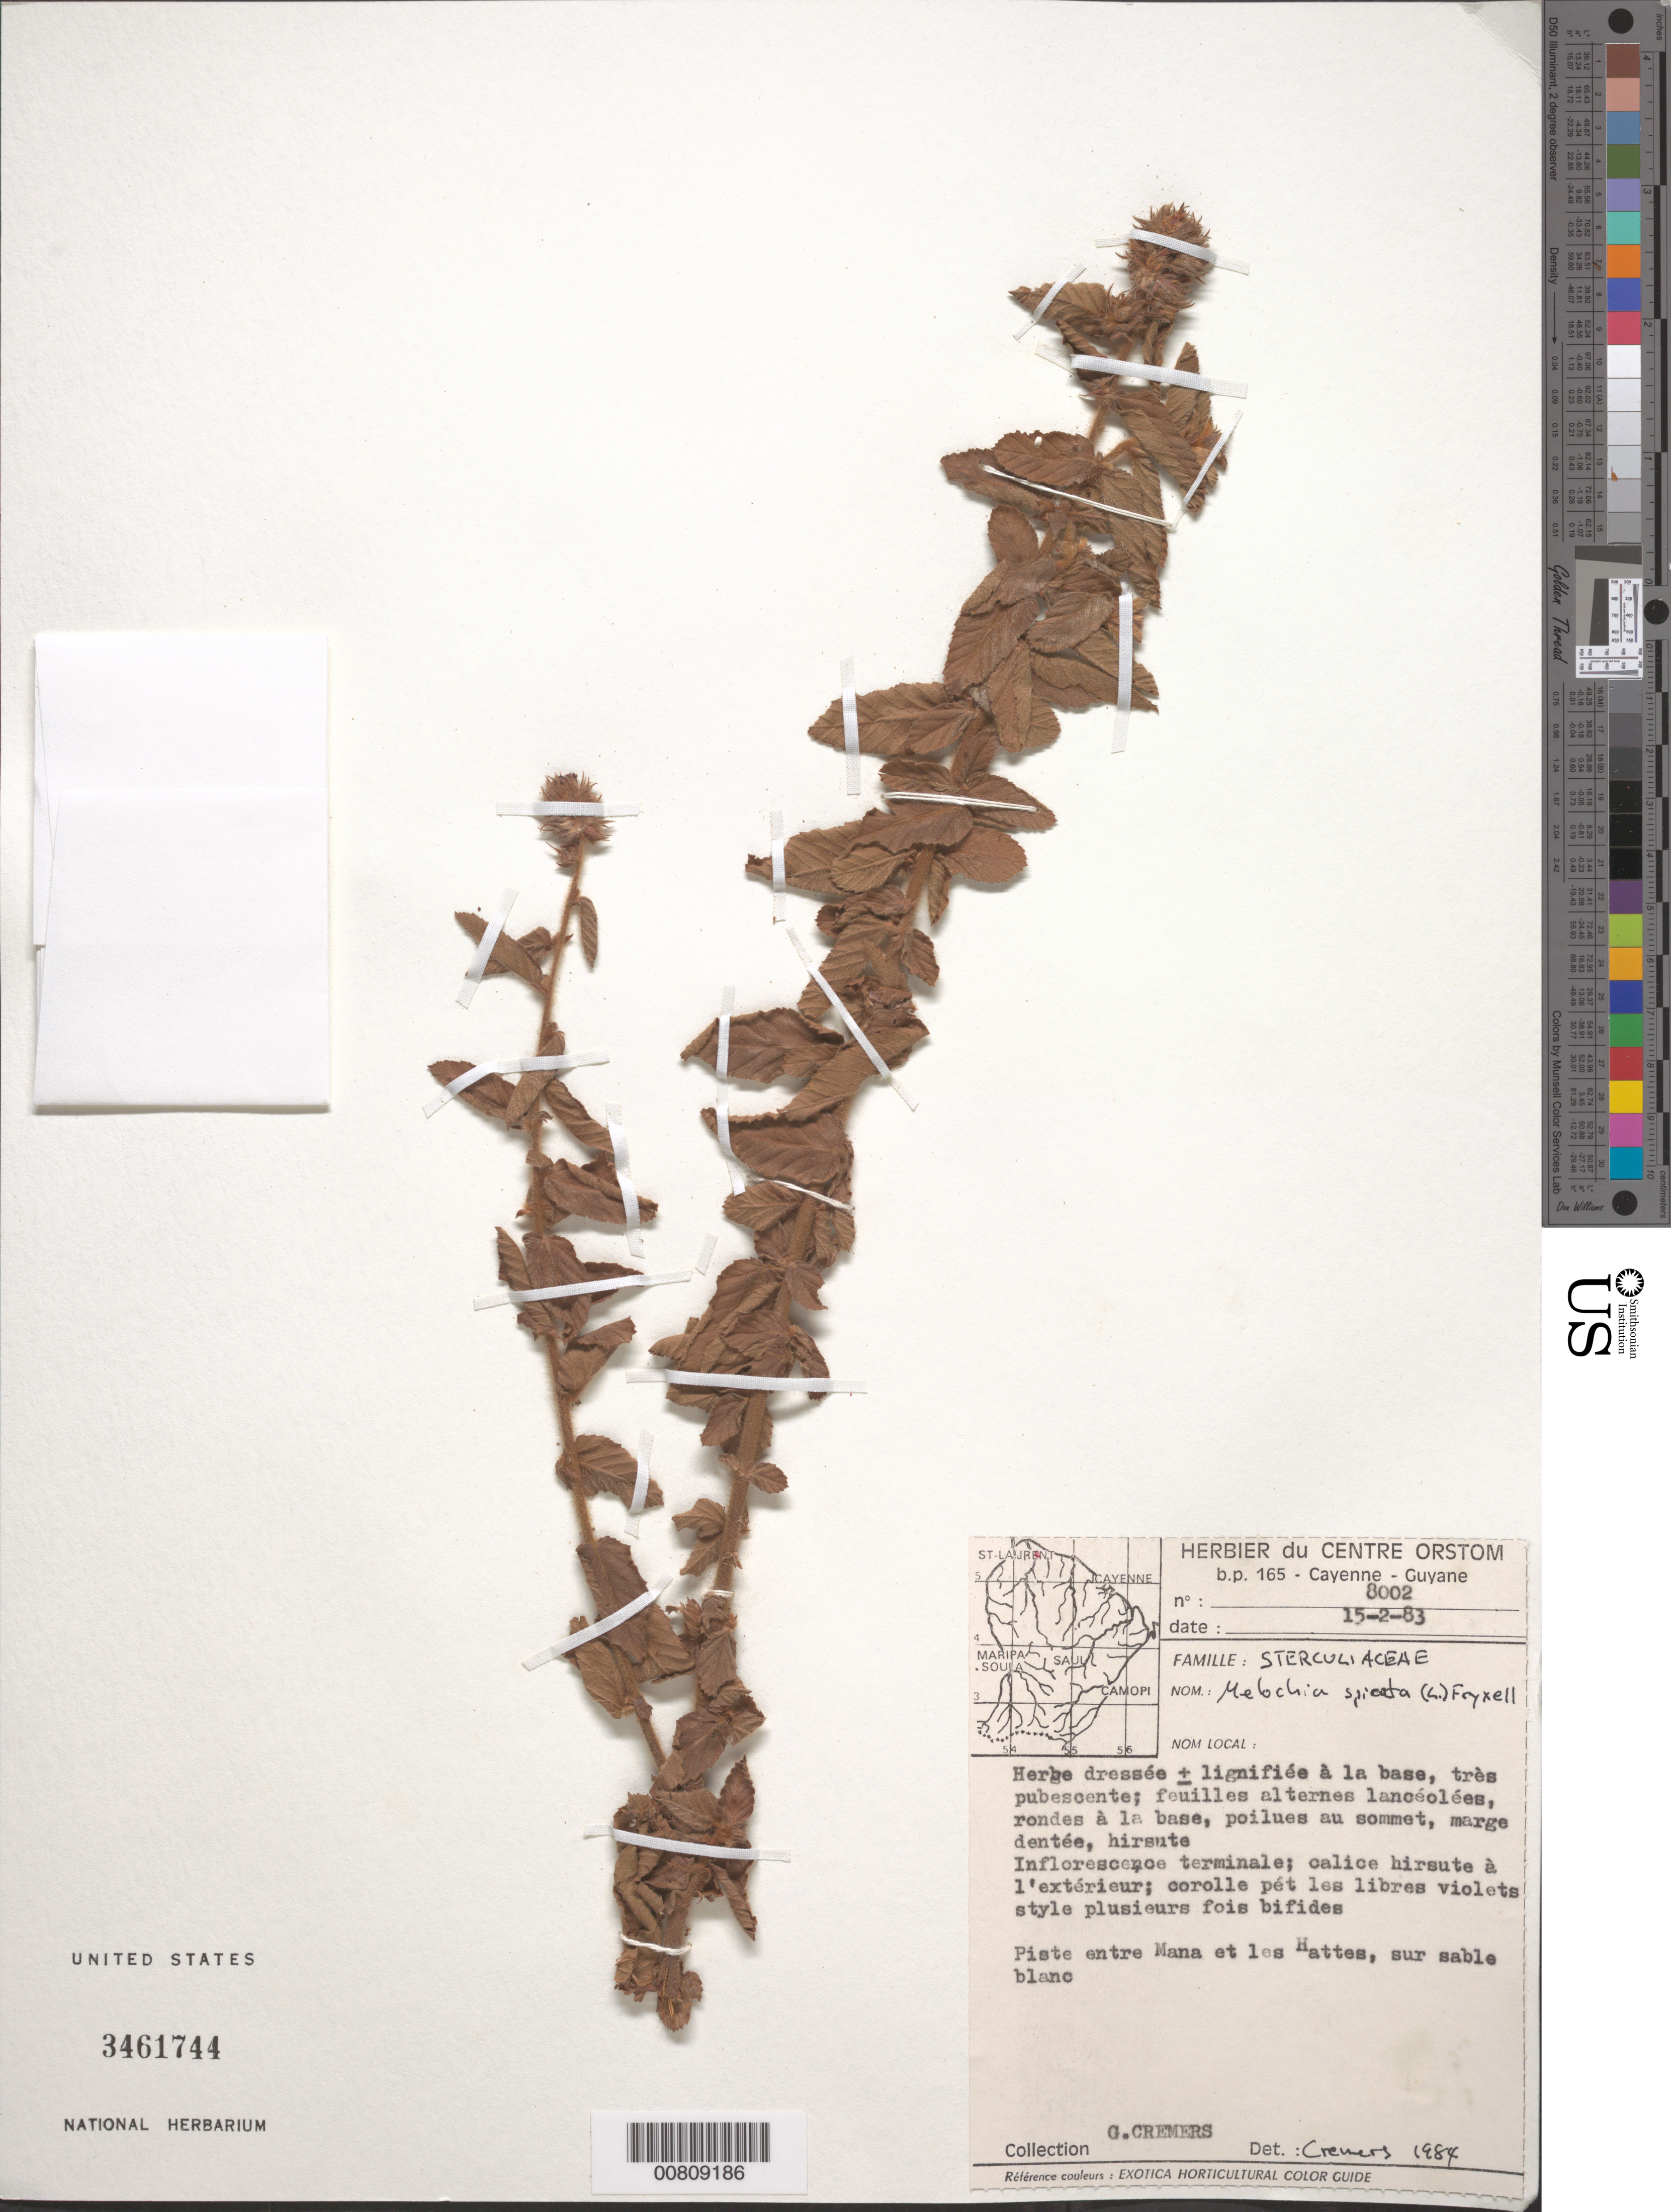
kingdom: Plantae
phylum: Tracheophyta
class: Magnoliopsida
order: Malvales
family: Malvaceae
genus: Melochia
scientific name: Melochia spicata var. spicata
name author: (L.) Fryxell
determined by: Dorr, L. J., (BOT), Smithsonian Institution - National Museum of Natural History (UNITED STATES)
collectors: G. Cremers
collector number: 8002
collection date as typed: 15-Feb-83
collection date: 1983-02-15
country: French Guiana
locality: Piste Mana, les Hattes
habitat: Forest on white sand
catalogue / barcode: US 3461744